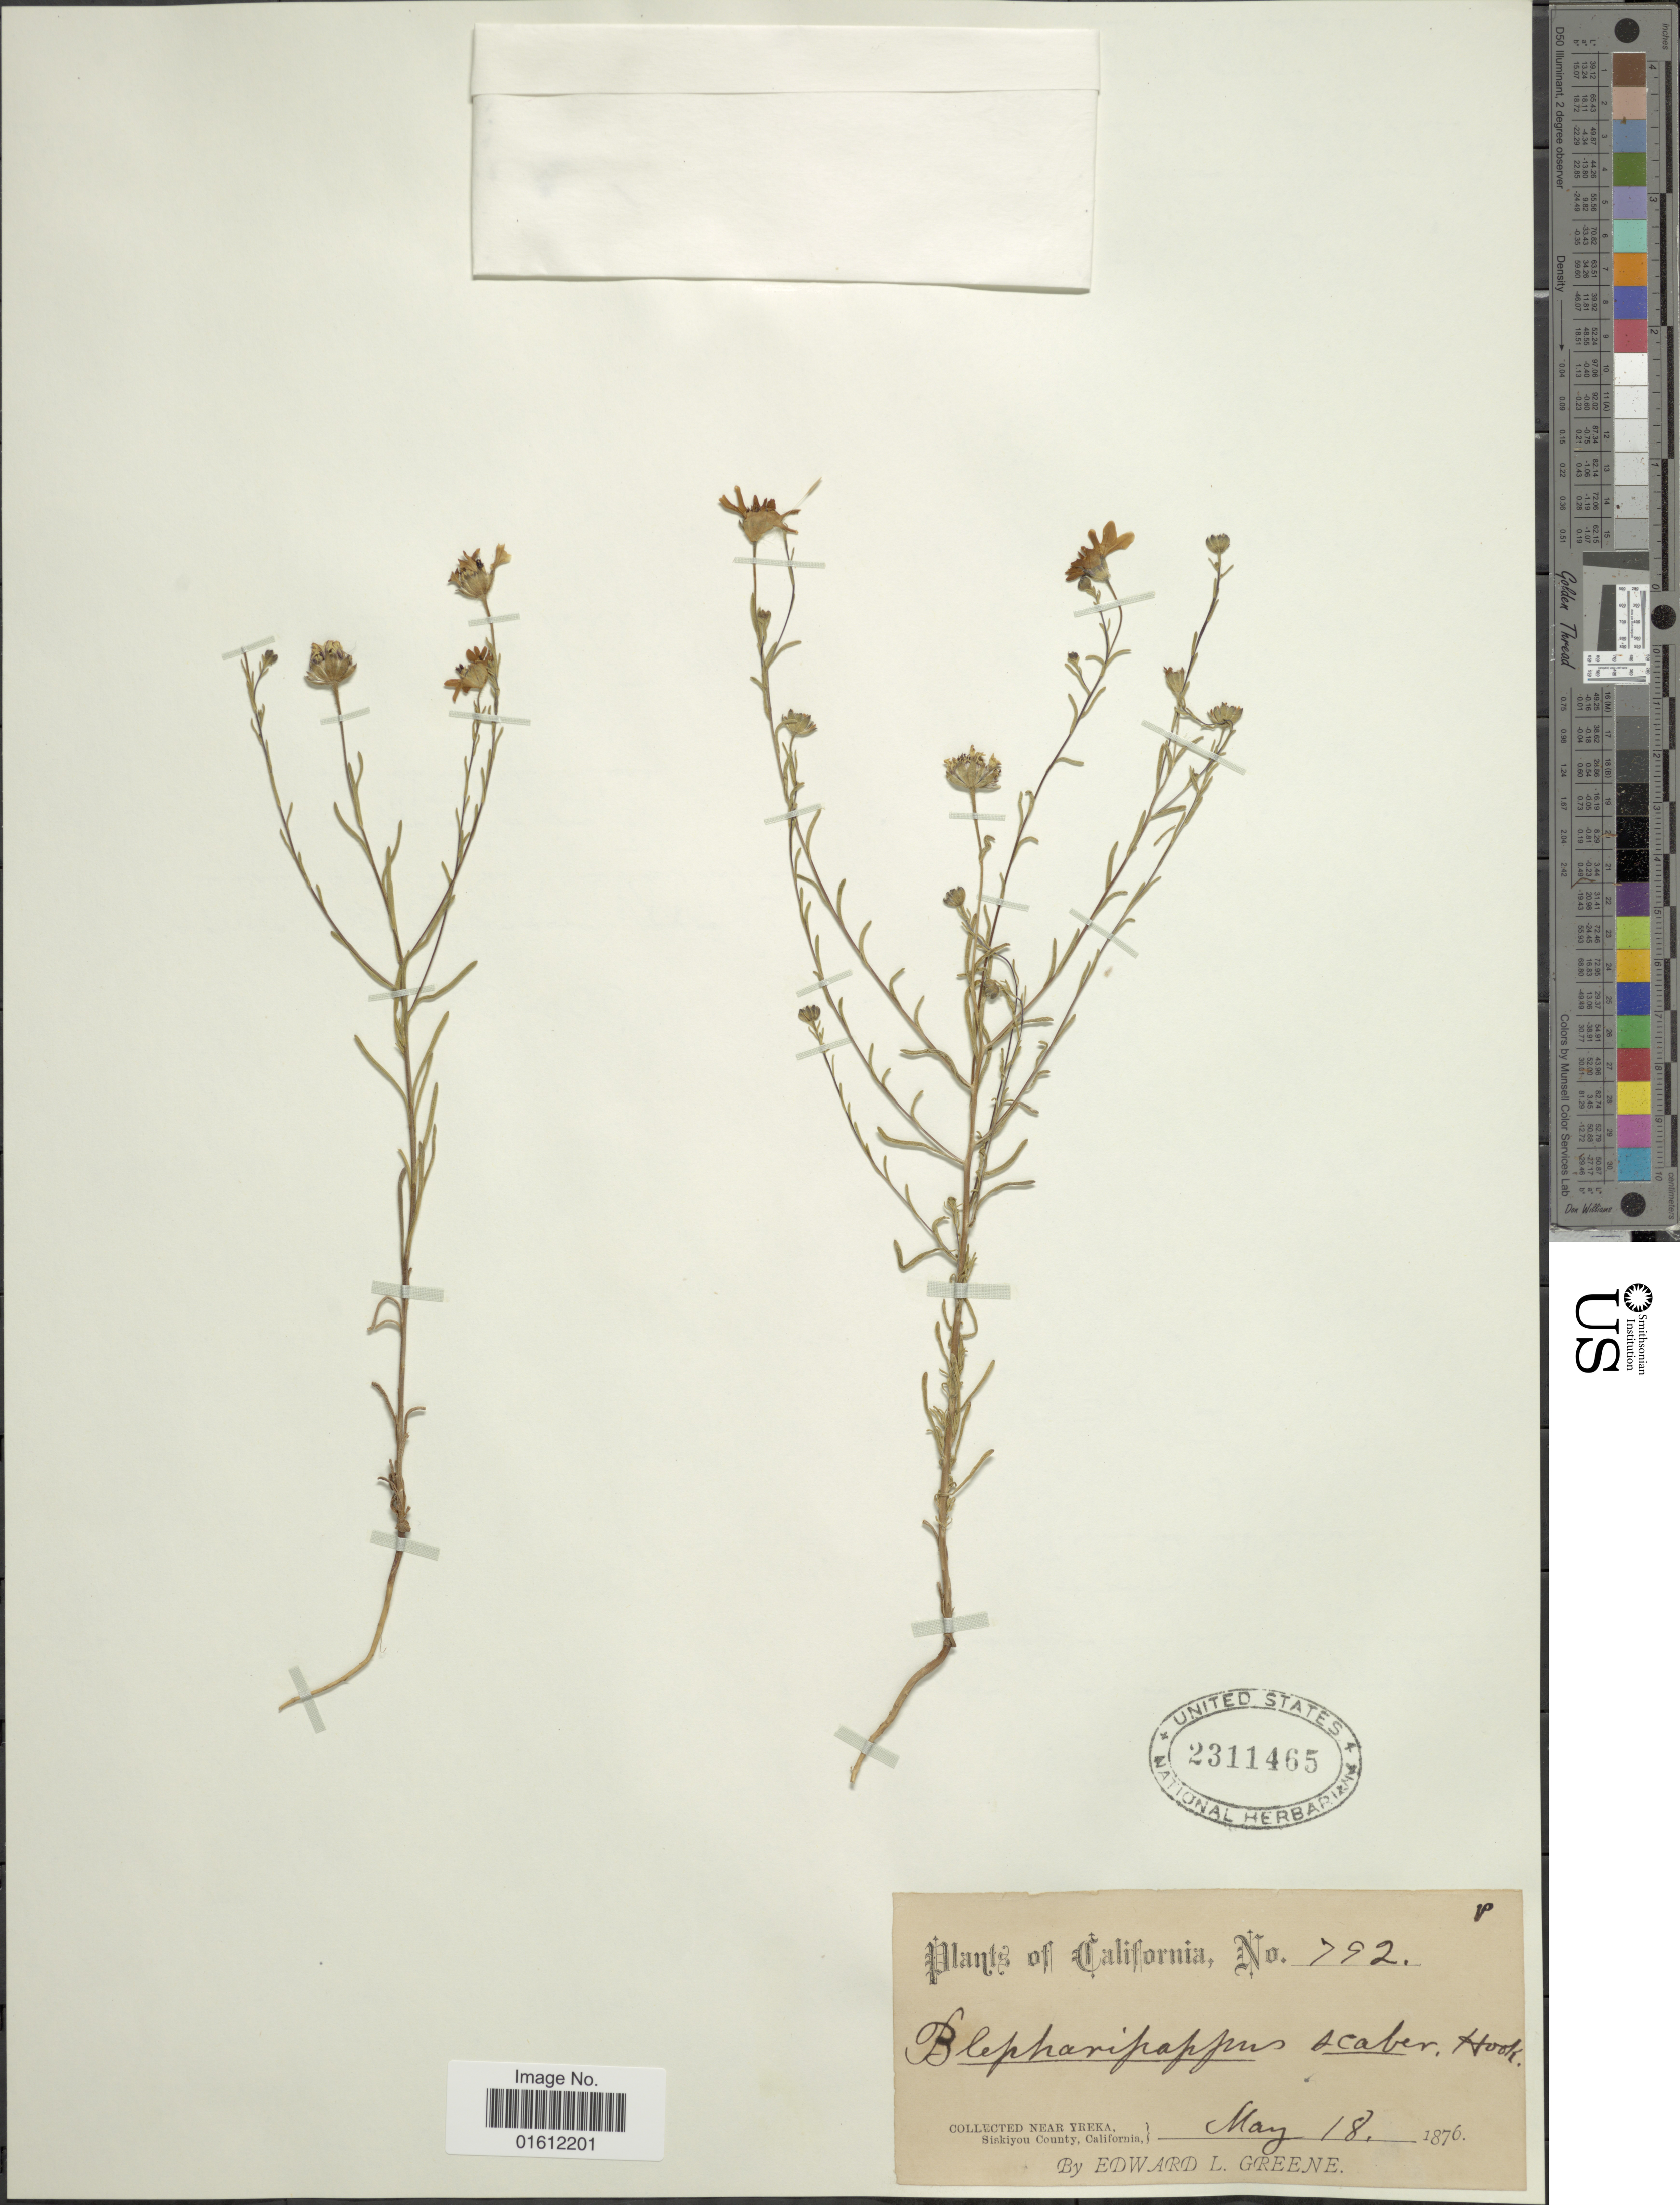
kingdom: Plantae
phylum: Tracheophyta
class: Magnoliopsida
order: Asterales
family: Asteraceae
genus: Blepharipappus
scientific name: Blepharipappus scaber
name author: Hook.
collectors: E. L. Greene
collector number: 792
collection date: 1876-05-18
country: United States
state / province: California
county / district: Siskiyou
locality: Near Yreka, Siskiyou County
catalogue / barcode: US 2311465